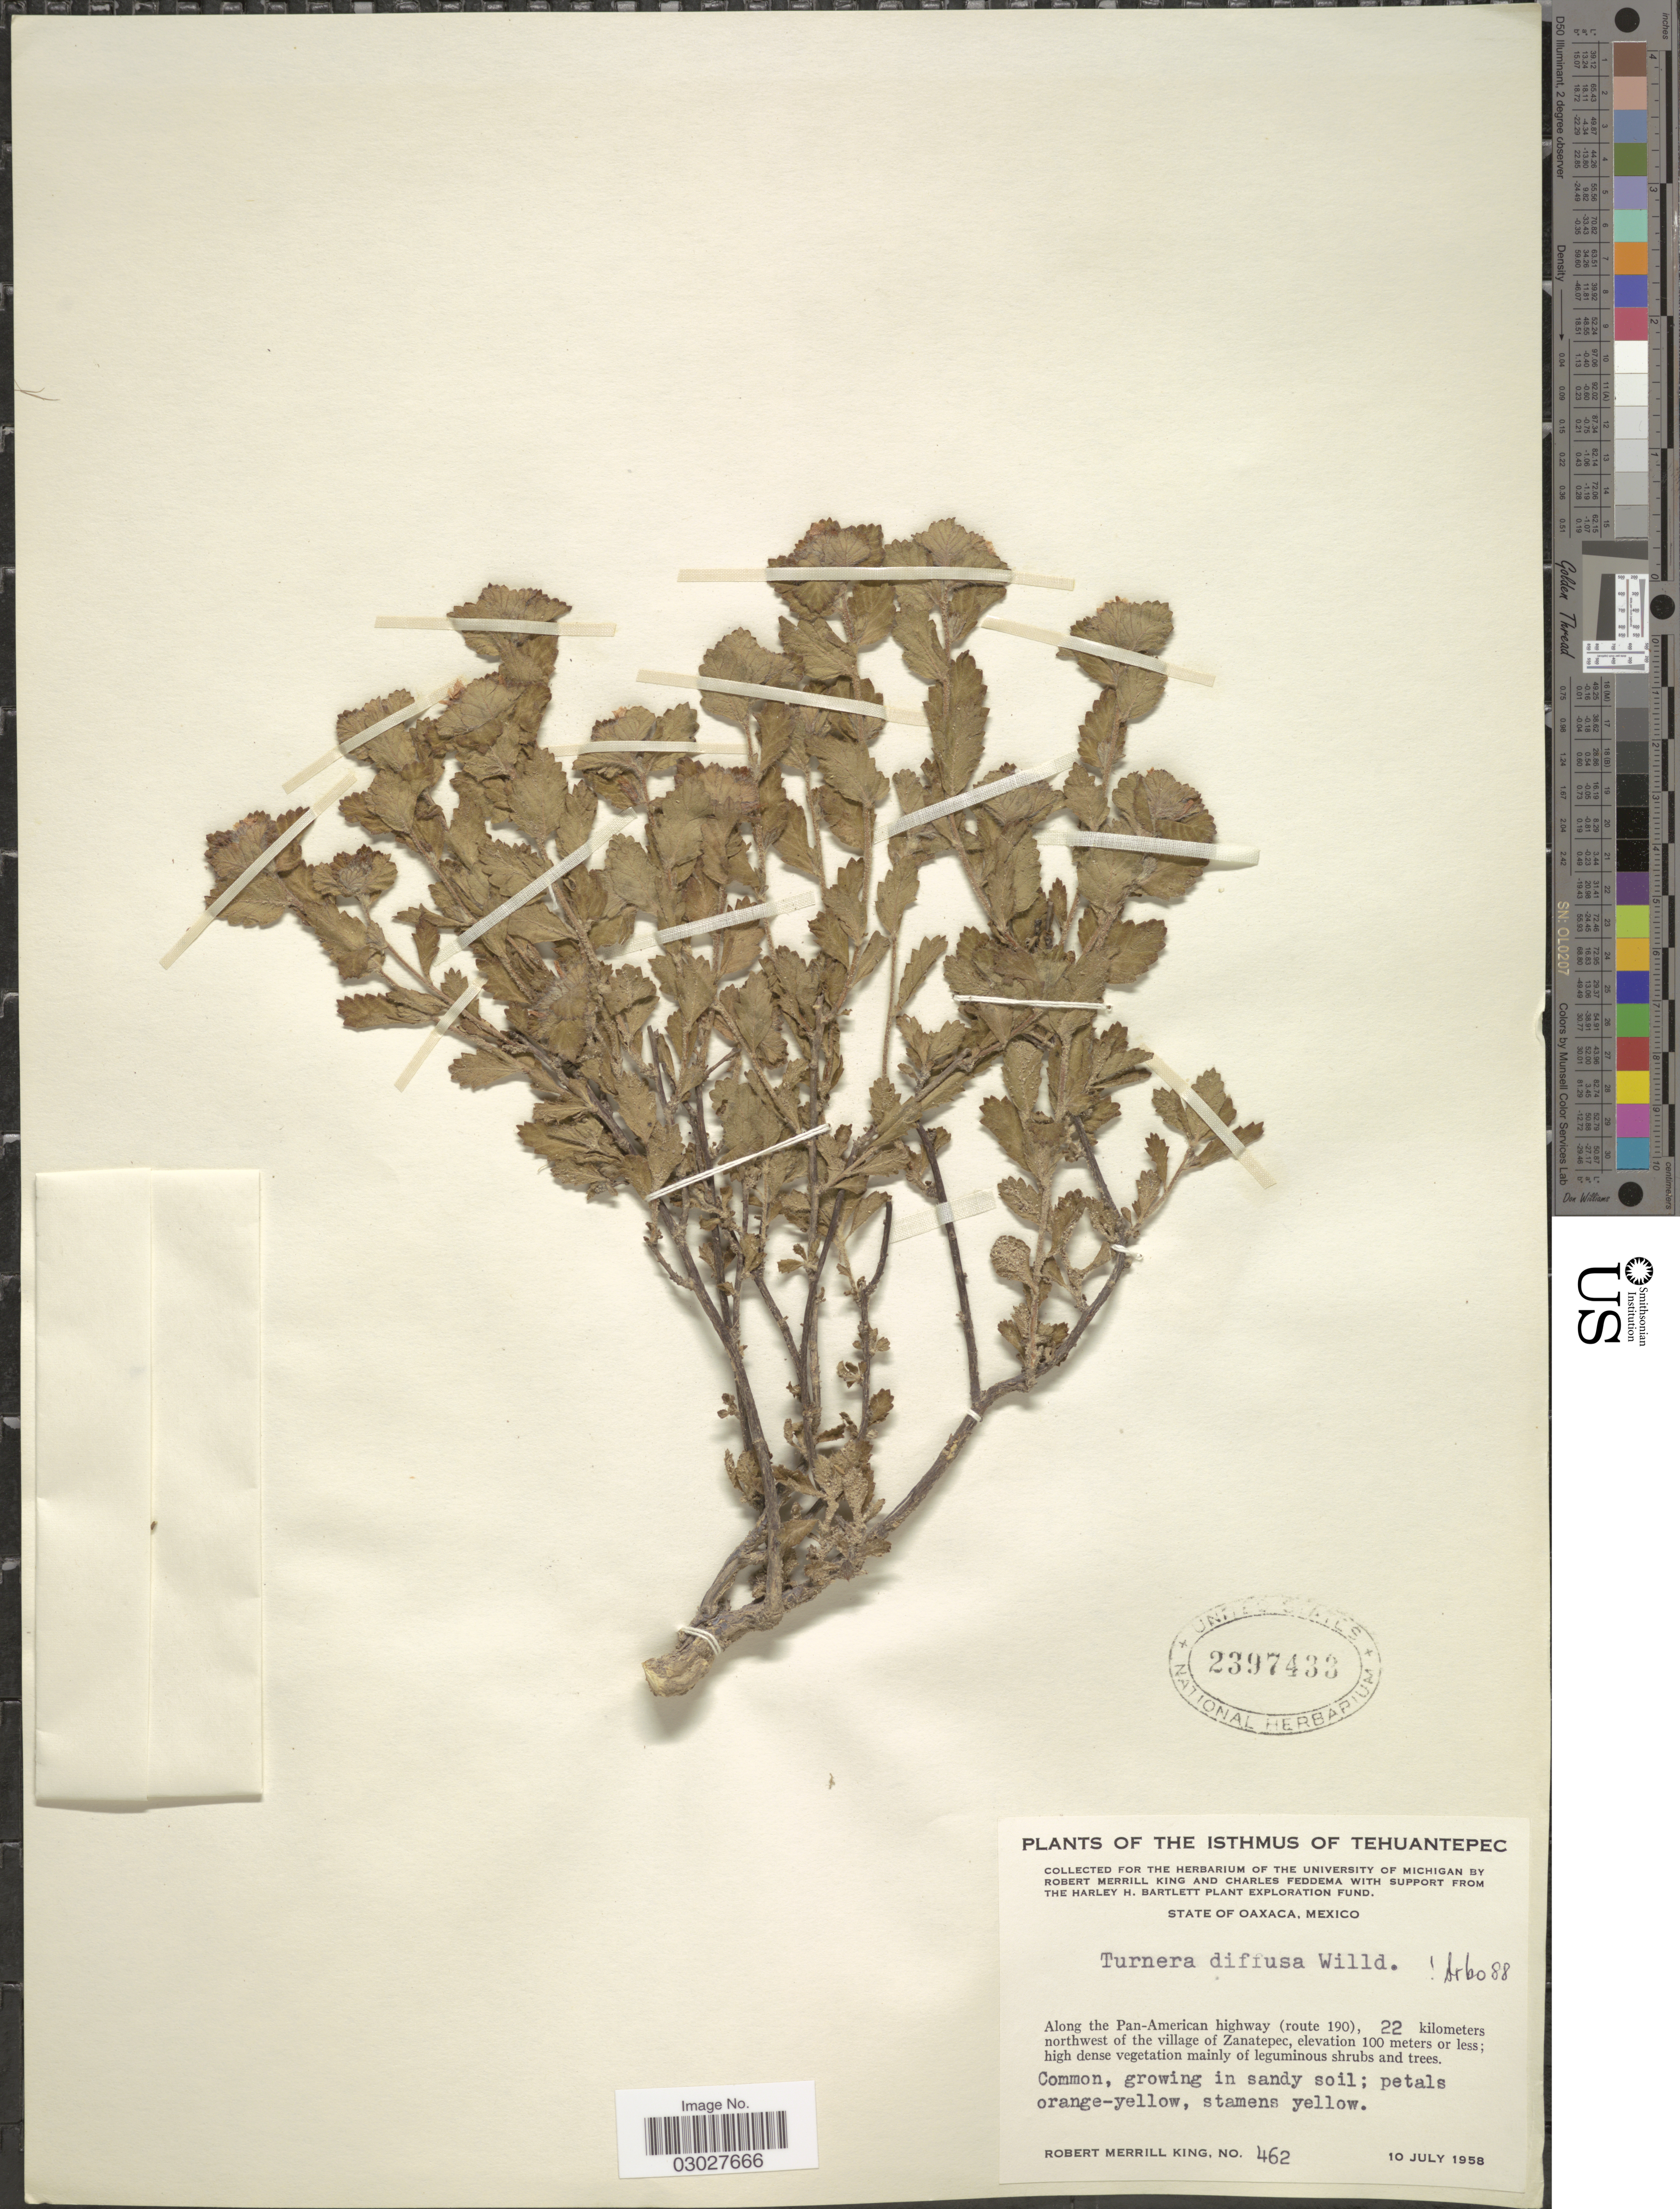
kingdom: Plantae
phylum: Tracheophyta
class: Magnoliopsida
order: Malpighiales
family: Turneraceae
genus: Turnera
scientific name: Turnera diffusa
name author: Willd. ex Schult.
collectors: R. M. King & C. Feddema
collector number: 462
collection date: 1958-07-10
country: Mexico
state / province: Oaxaca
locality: Tehuantepec. Along the Pan-American highway (route 190), 22 kilometers northwest of the village of Zanatepec.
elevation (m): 100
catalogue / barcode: US 2397433